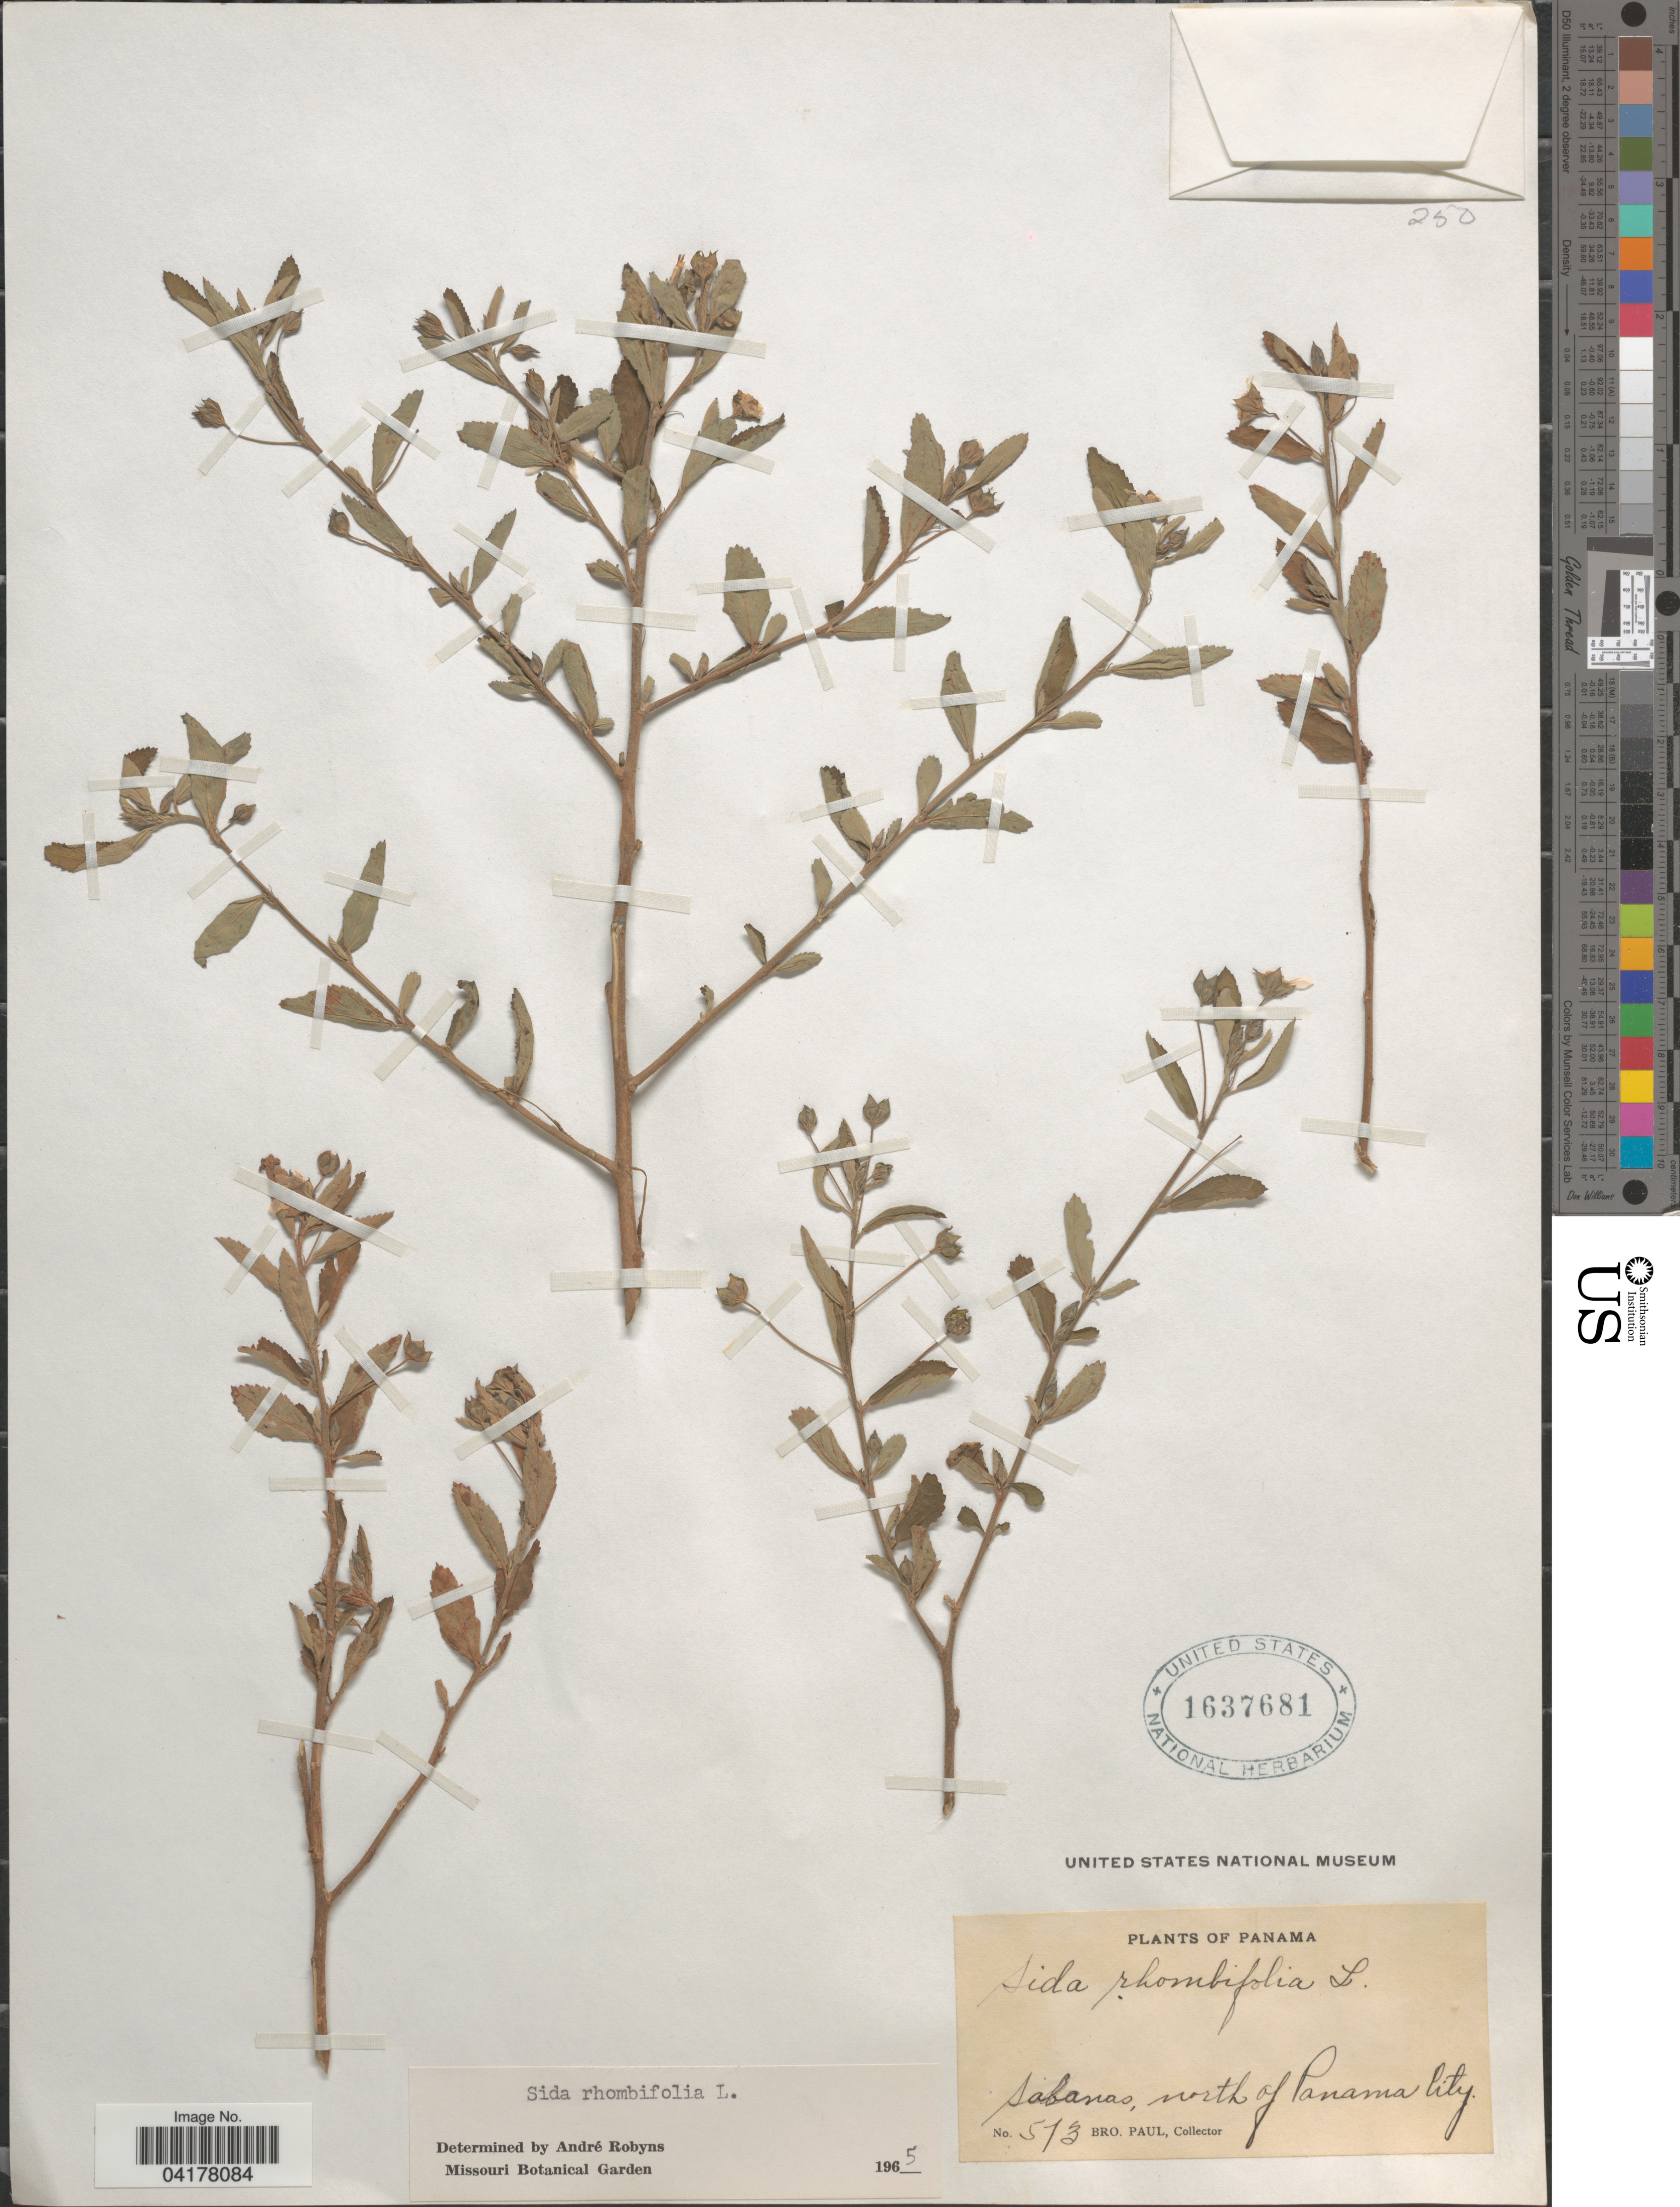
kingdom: Plantae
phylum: Tracheophyta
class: Magnoliopsida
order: Malvales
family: Malvaceae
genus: Sida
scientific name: Sida rhombifolia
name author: L.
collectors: B. Paul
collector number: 573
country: Panama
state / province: Panamá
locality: Sabanas, north of Panama City.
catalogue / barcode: US 1637681